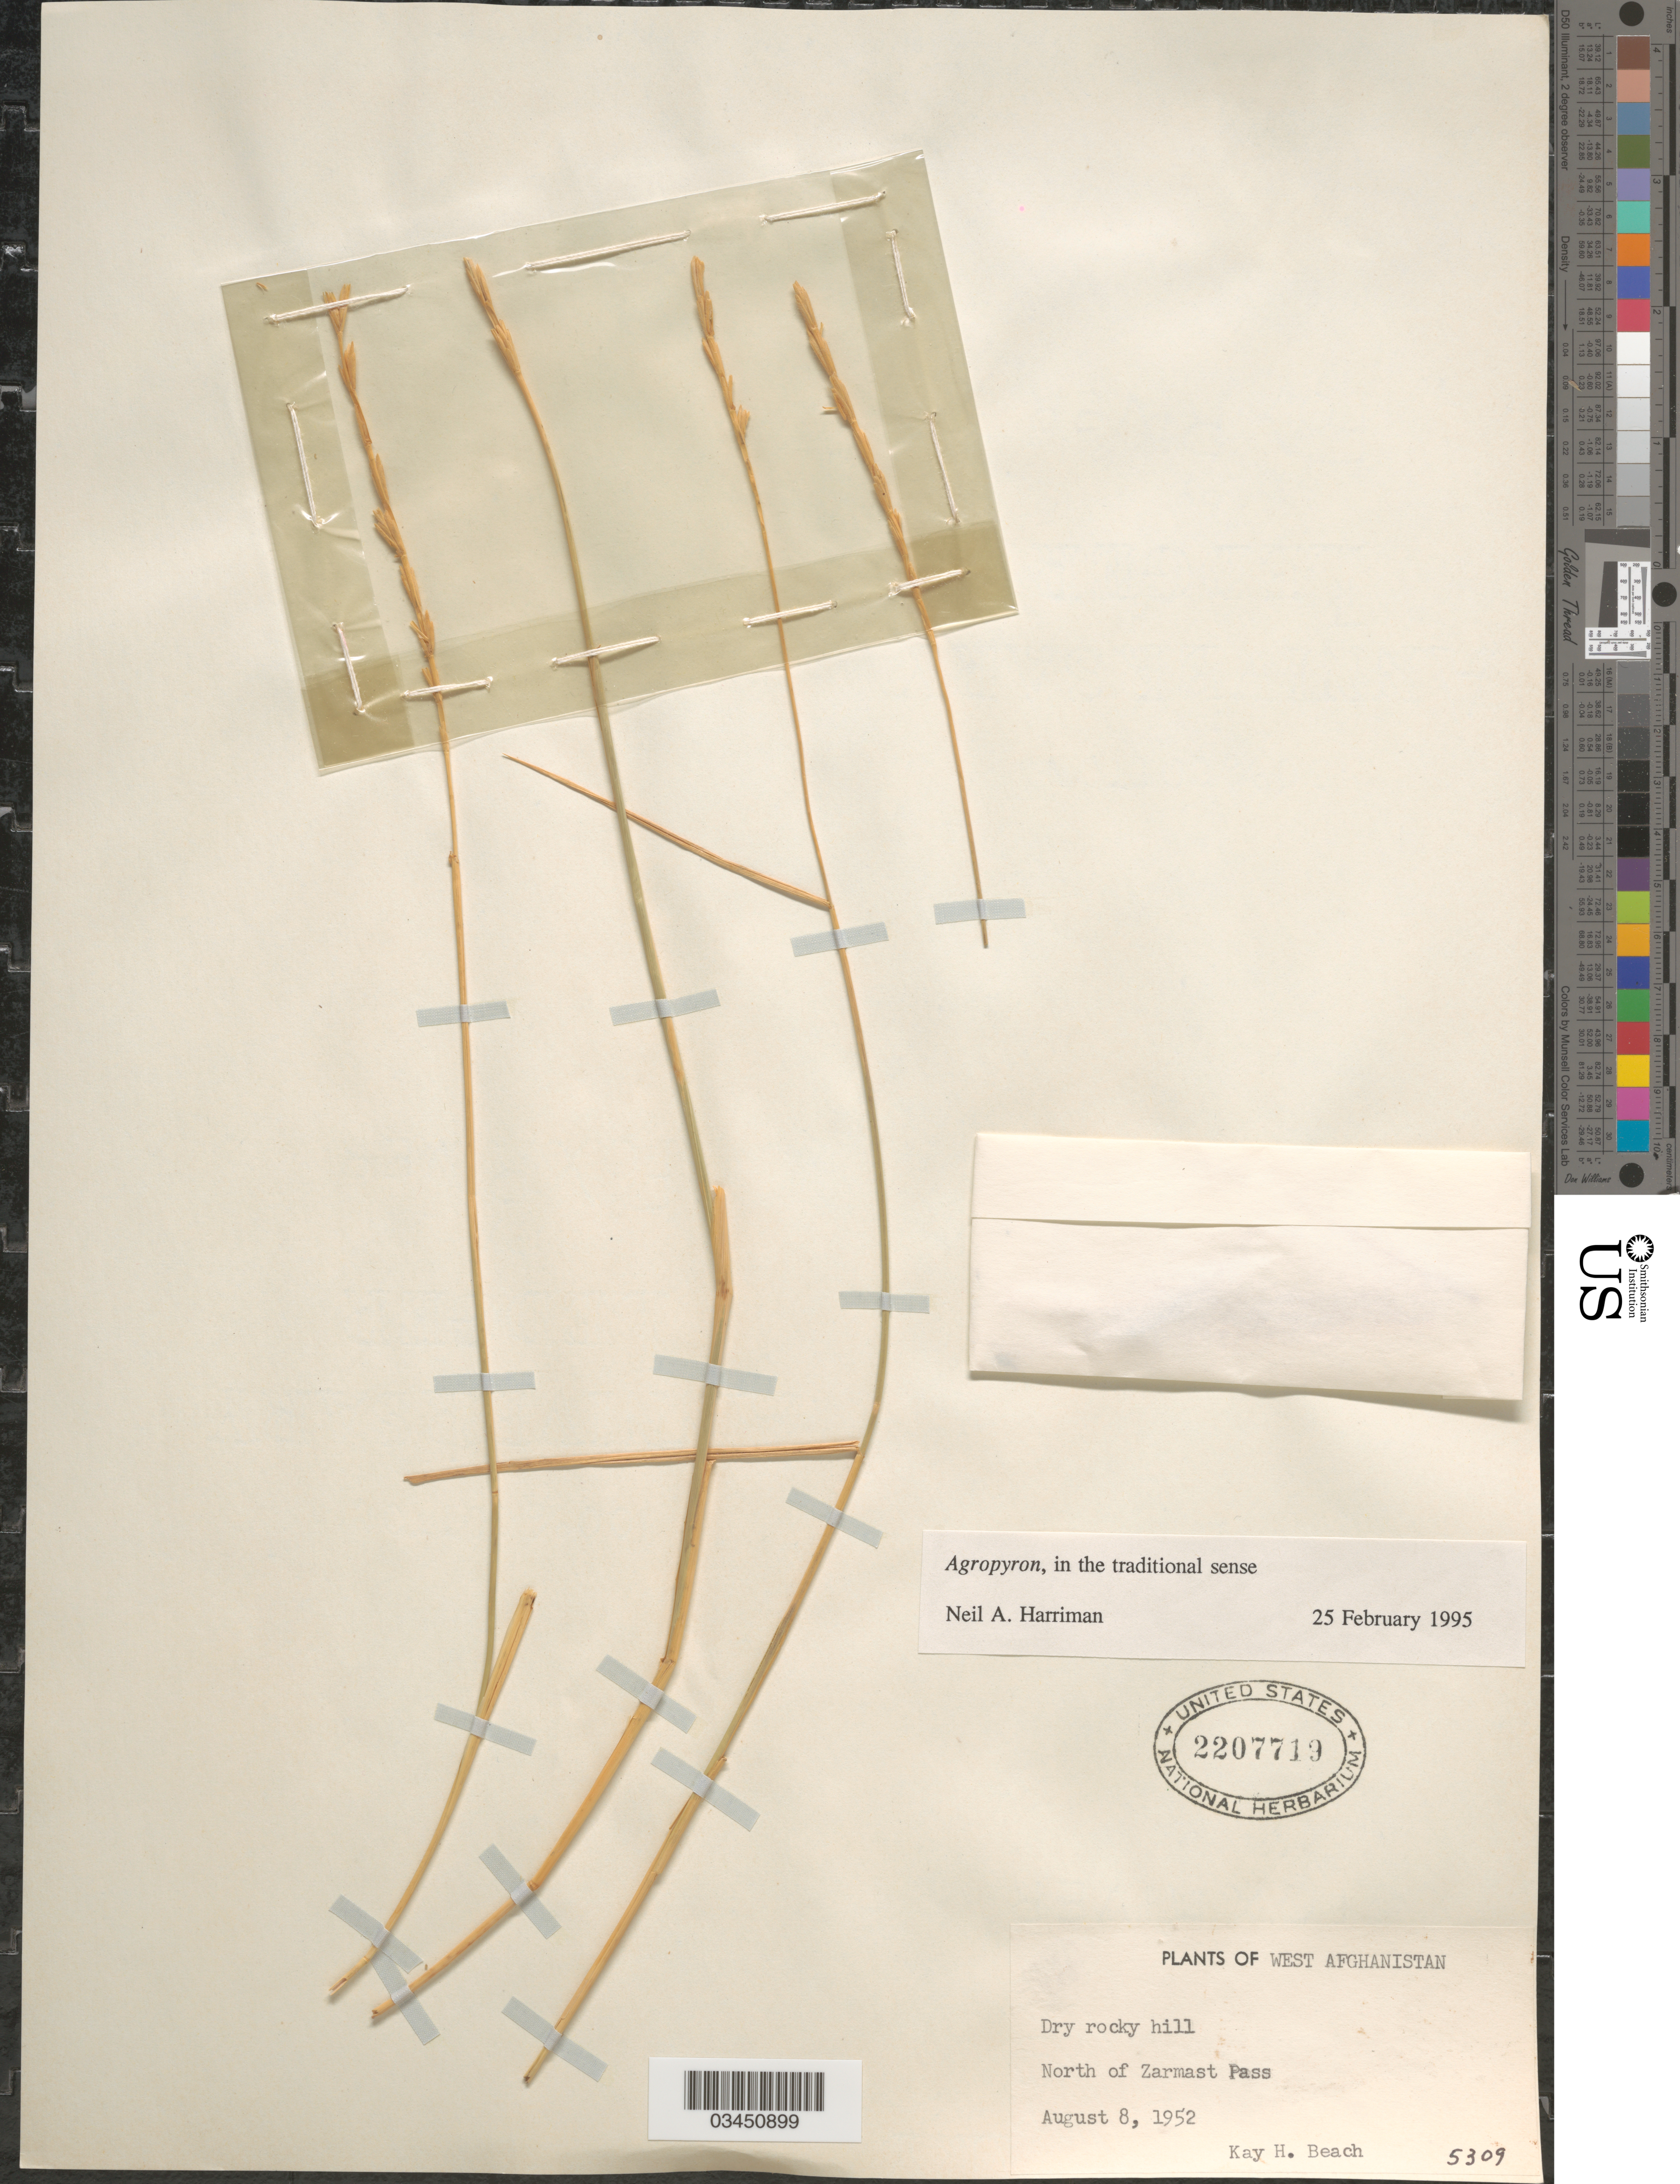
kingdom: Plantae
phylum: Tracheophyta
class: Liliopsida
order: Poales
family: Poaceae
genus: Elymus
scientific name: Elymus sp.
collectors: K. H. Beach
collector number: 5309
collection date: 1952-08-08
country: Afghanistan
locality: West Afghanistan. Dry rocky hill. North of Zarmast Pass.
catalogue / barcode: US 2207719